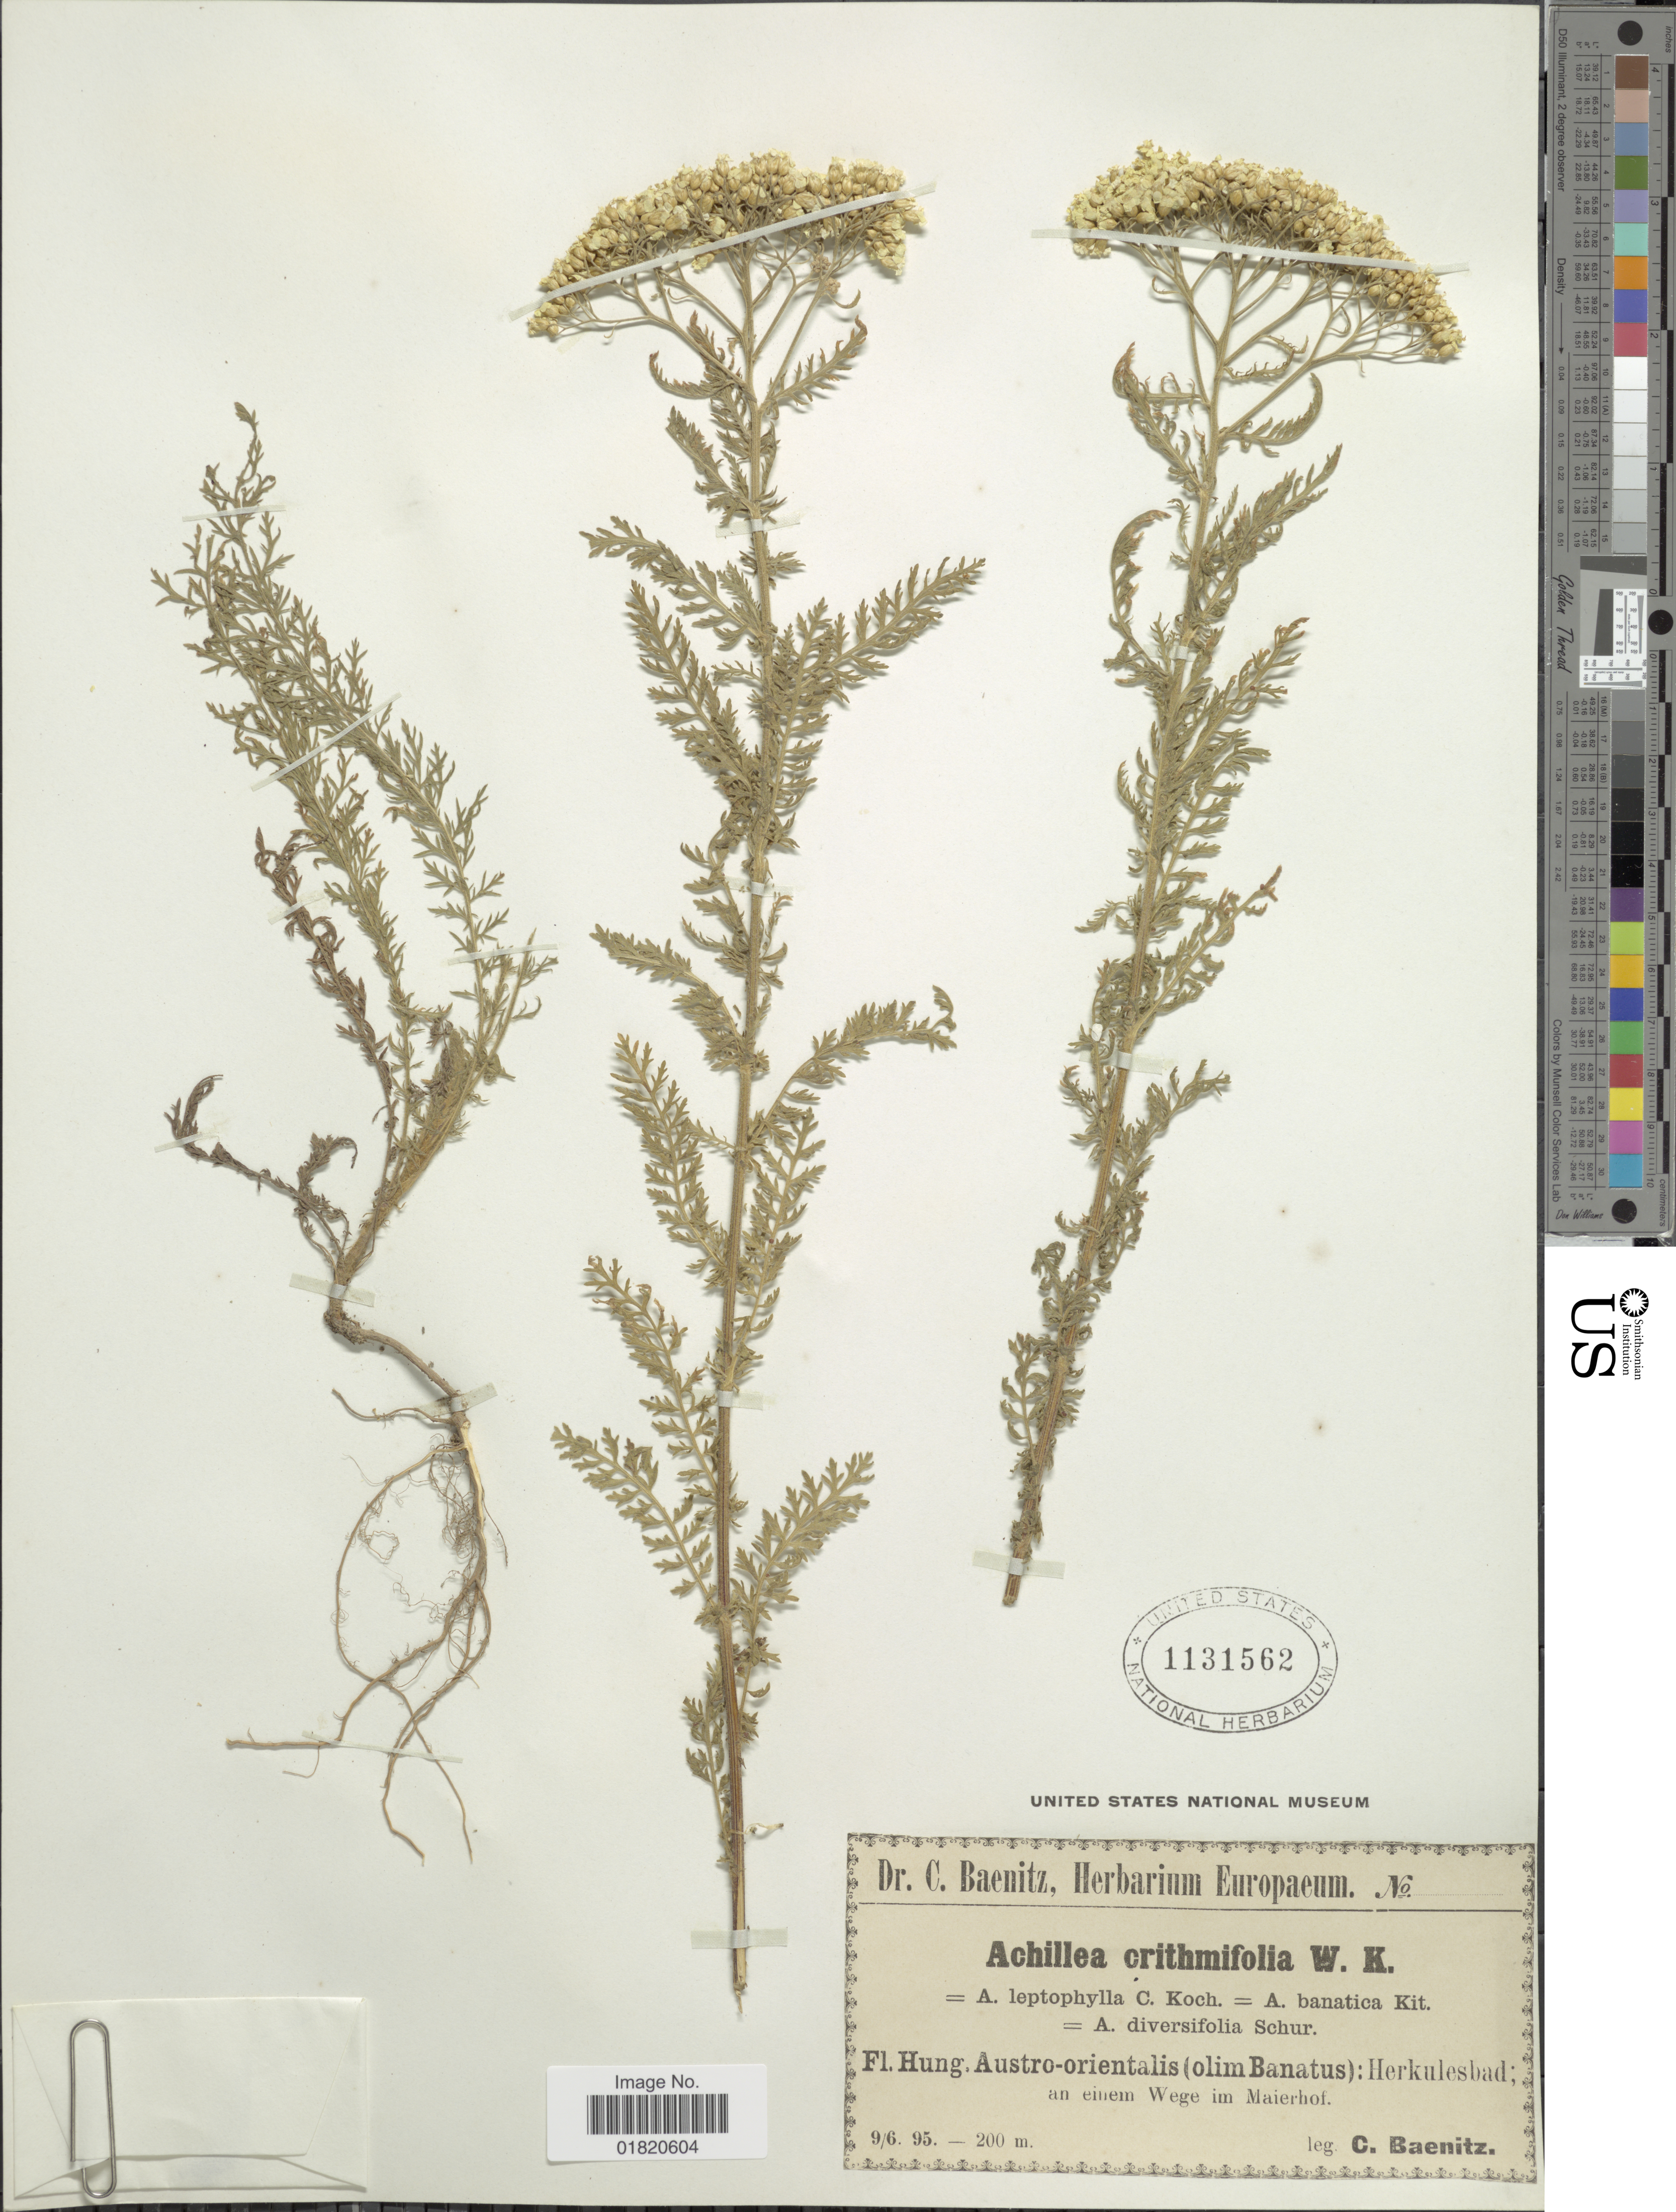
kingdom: Plantae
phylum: Tracheophyta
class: Magnoliopsida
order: Asterales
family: Asteraceae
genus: Achillea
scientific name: Achillea crithmifolia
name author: Waldst. & Kit.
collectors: C. G. Baenitz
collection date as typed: Transcribed d/m/y: 9/6/95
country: Romania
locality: Hung. Austro-orientalis (olim Banatus): Herkulesbad; an einem Wege in Maierhof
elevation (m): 200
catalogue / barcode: US 1131562